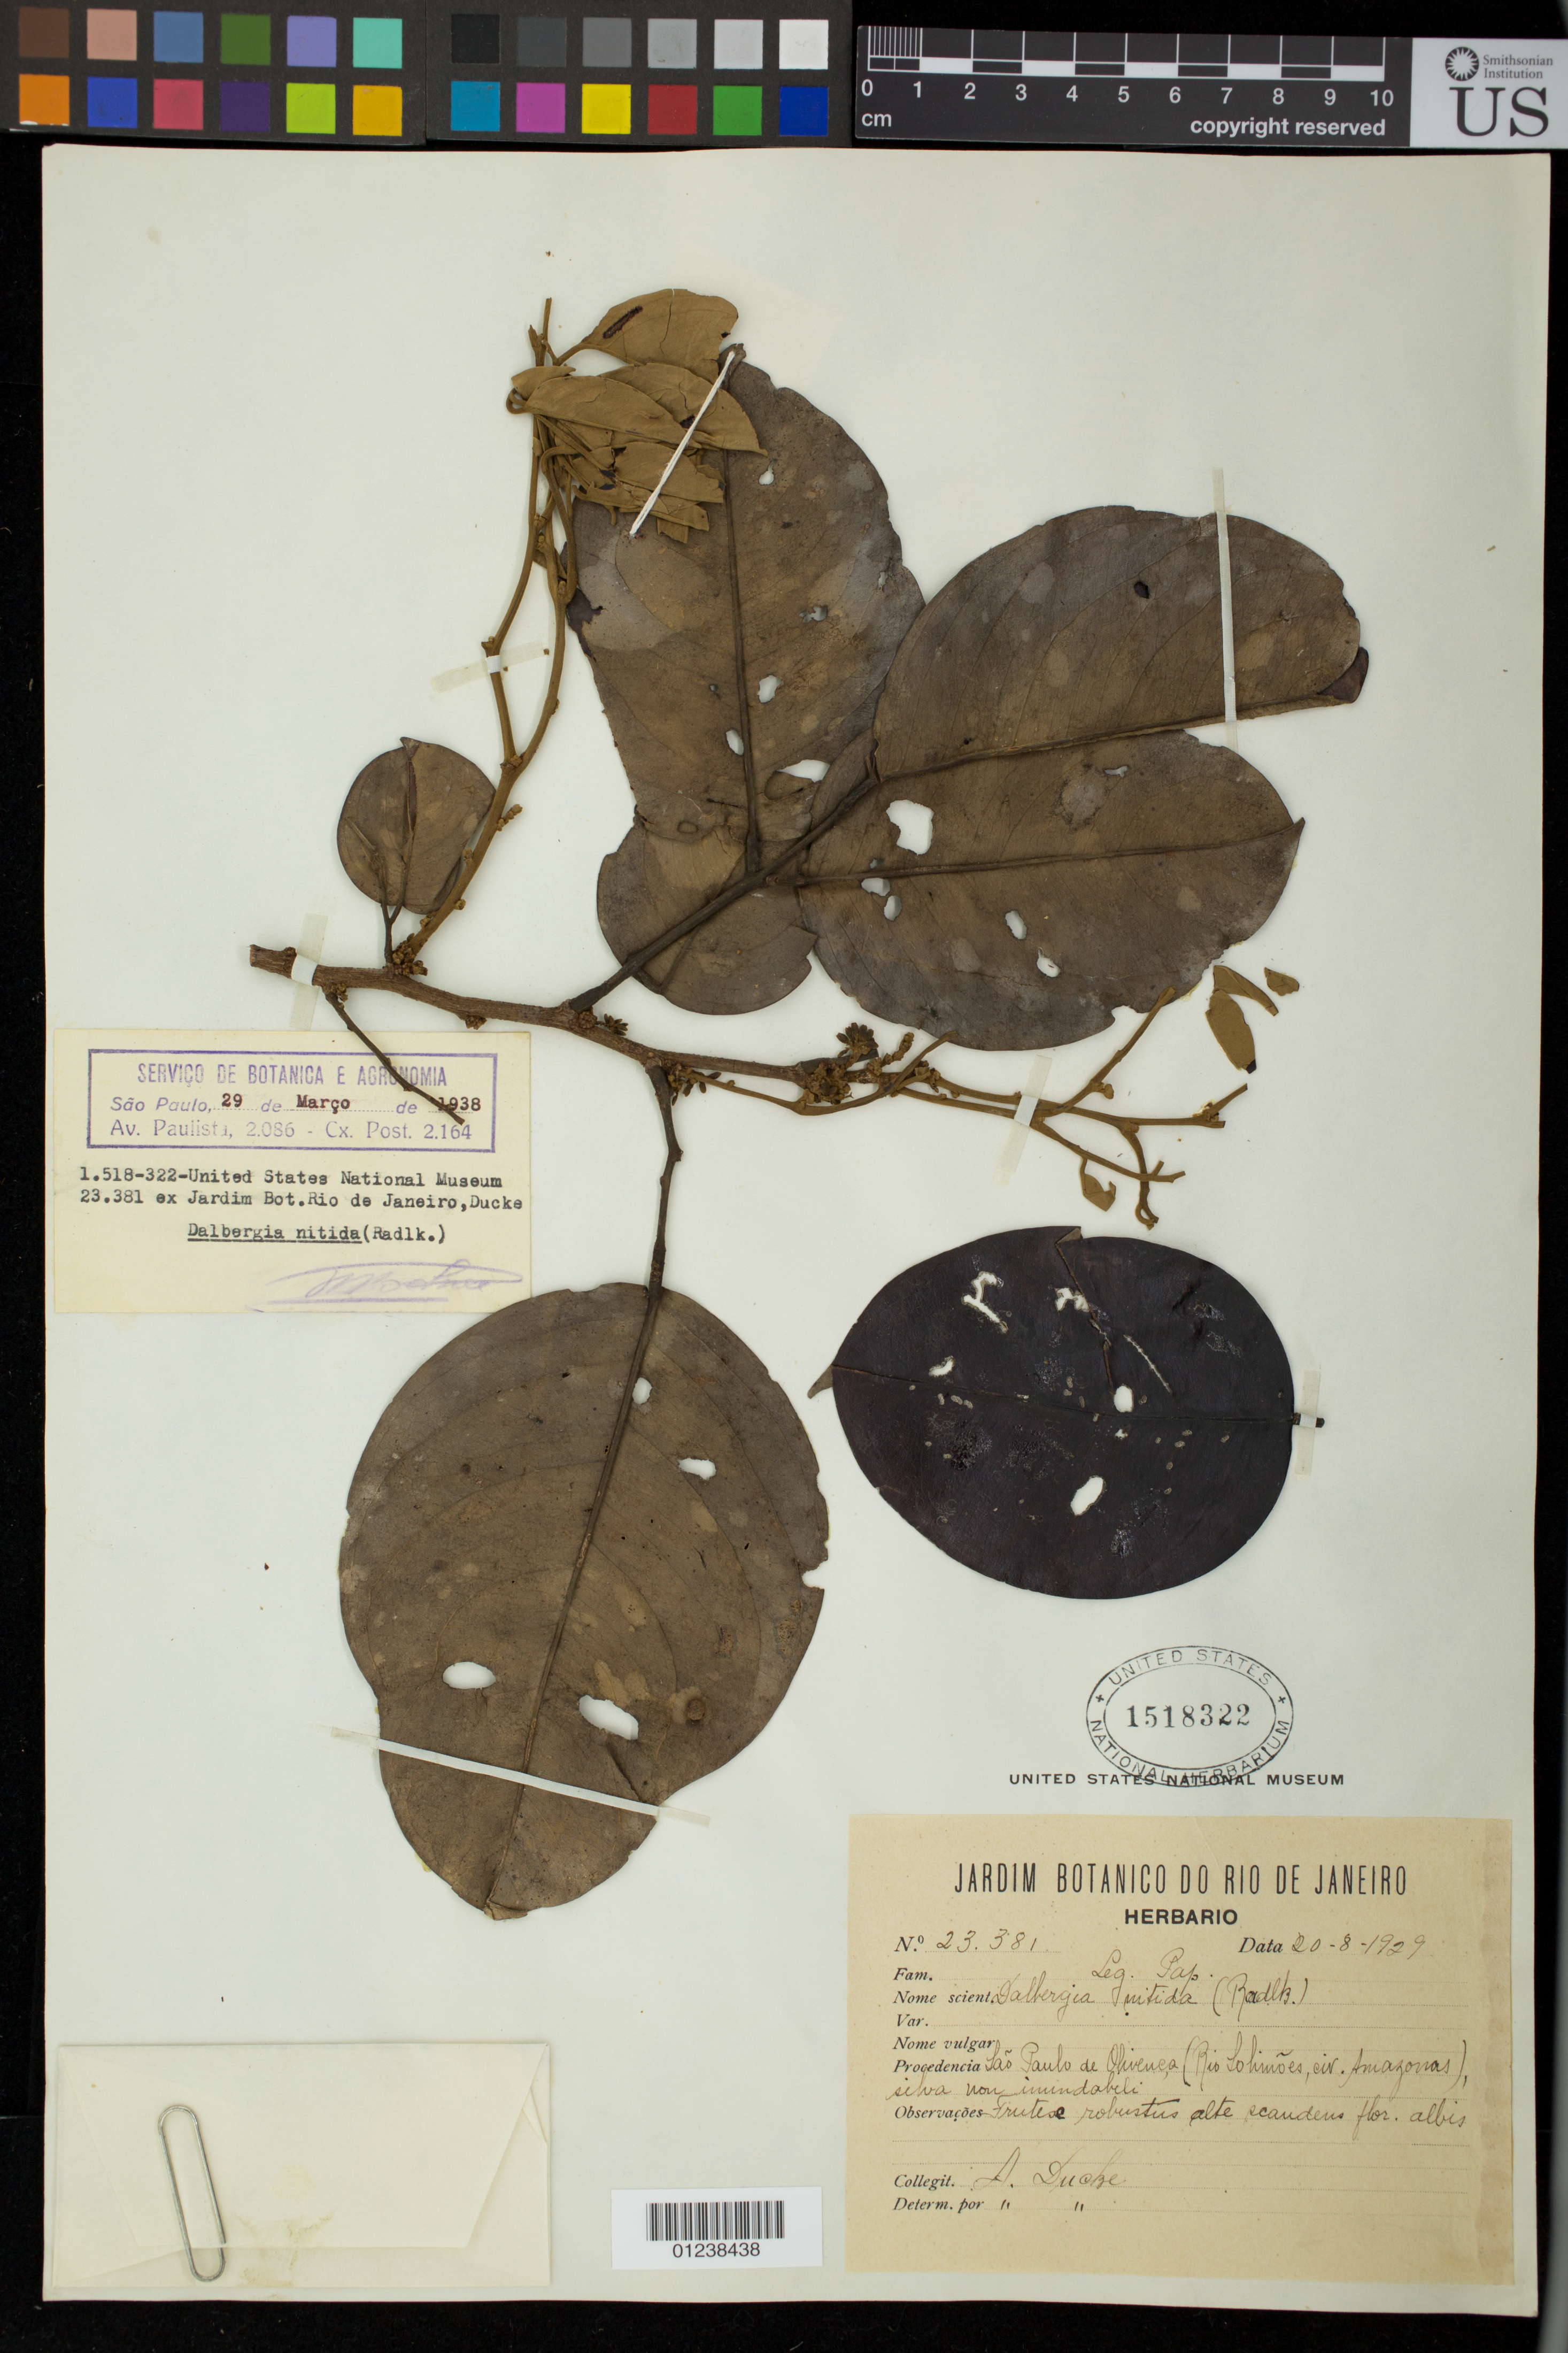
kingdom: Plantae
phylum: Tracheophyta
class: Magnoliopsida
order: Fabales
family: Fabaceae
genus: Dalbergia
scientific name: Dalbergia nitida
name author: (Benth.) Hoehne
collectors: A. Ducke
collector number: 23.381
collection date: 1929-08-20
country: Brazil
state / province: Amazonas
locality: Sao Paulo de Olivenca (Rio Sohinoes, civ. Amazonas,silva non imindabeli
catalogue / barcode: US 1518322